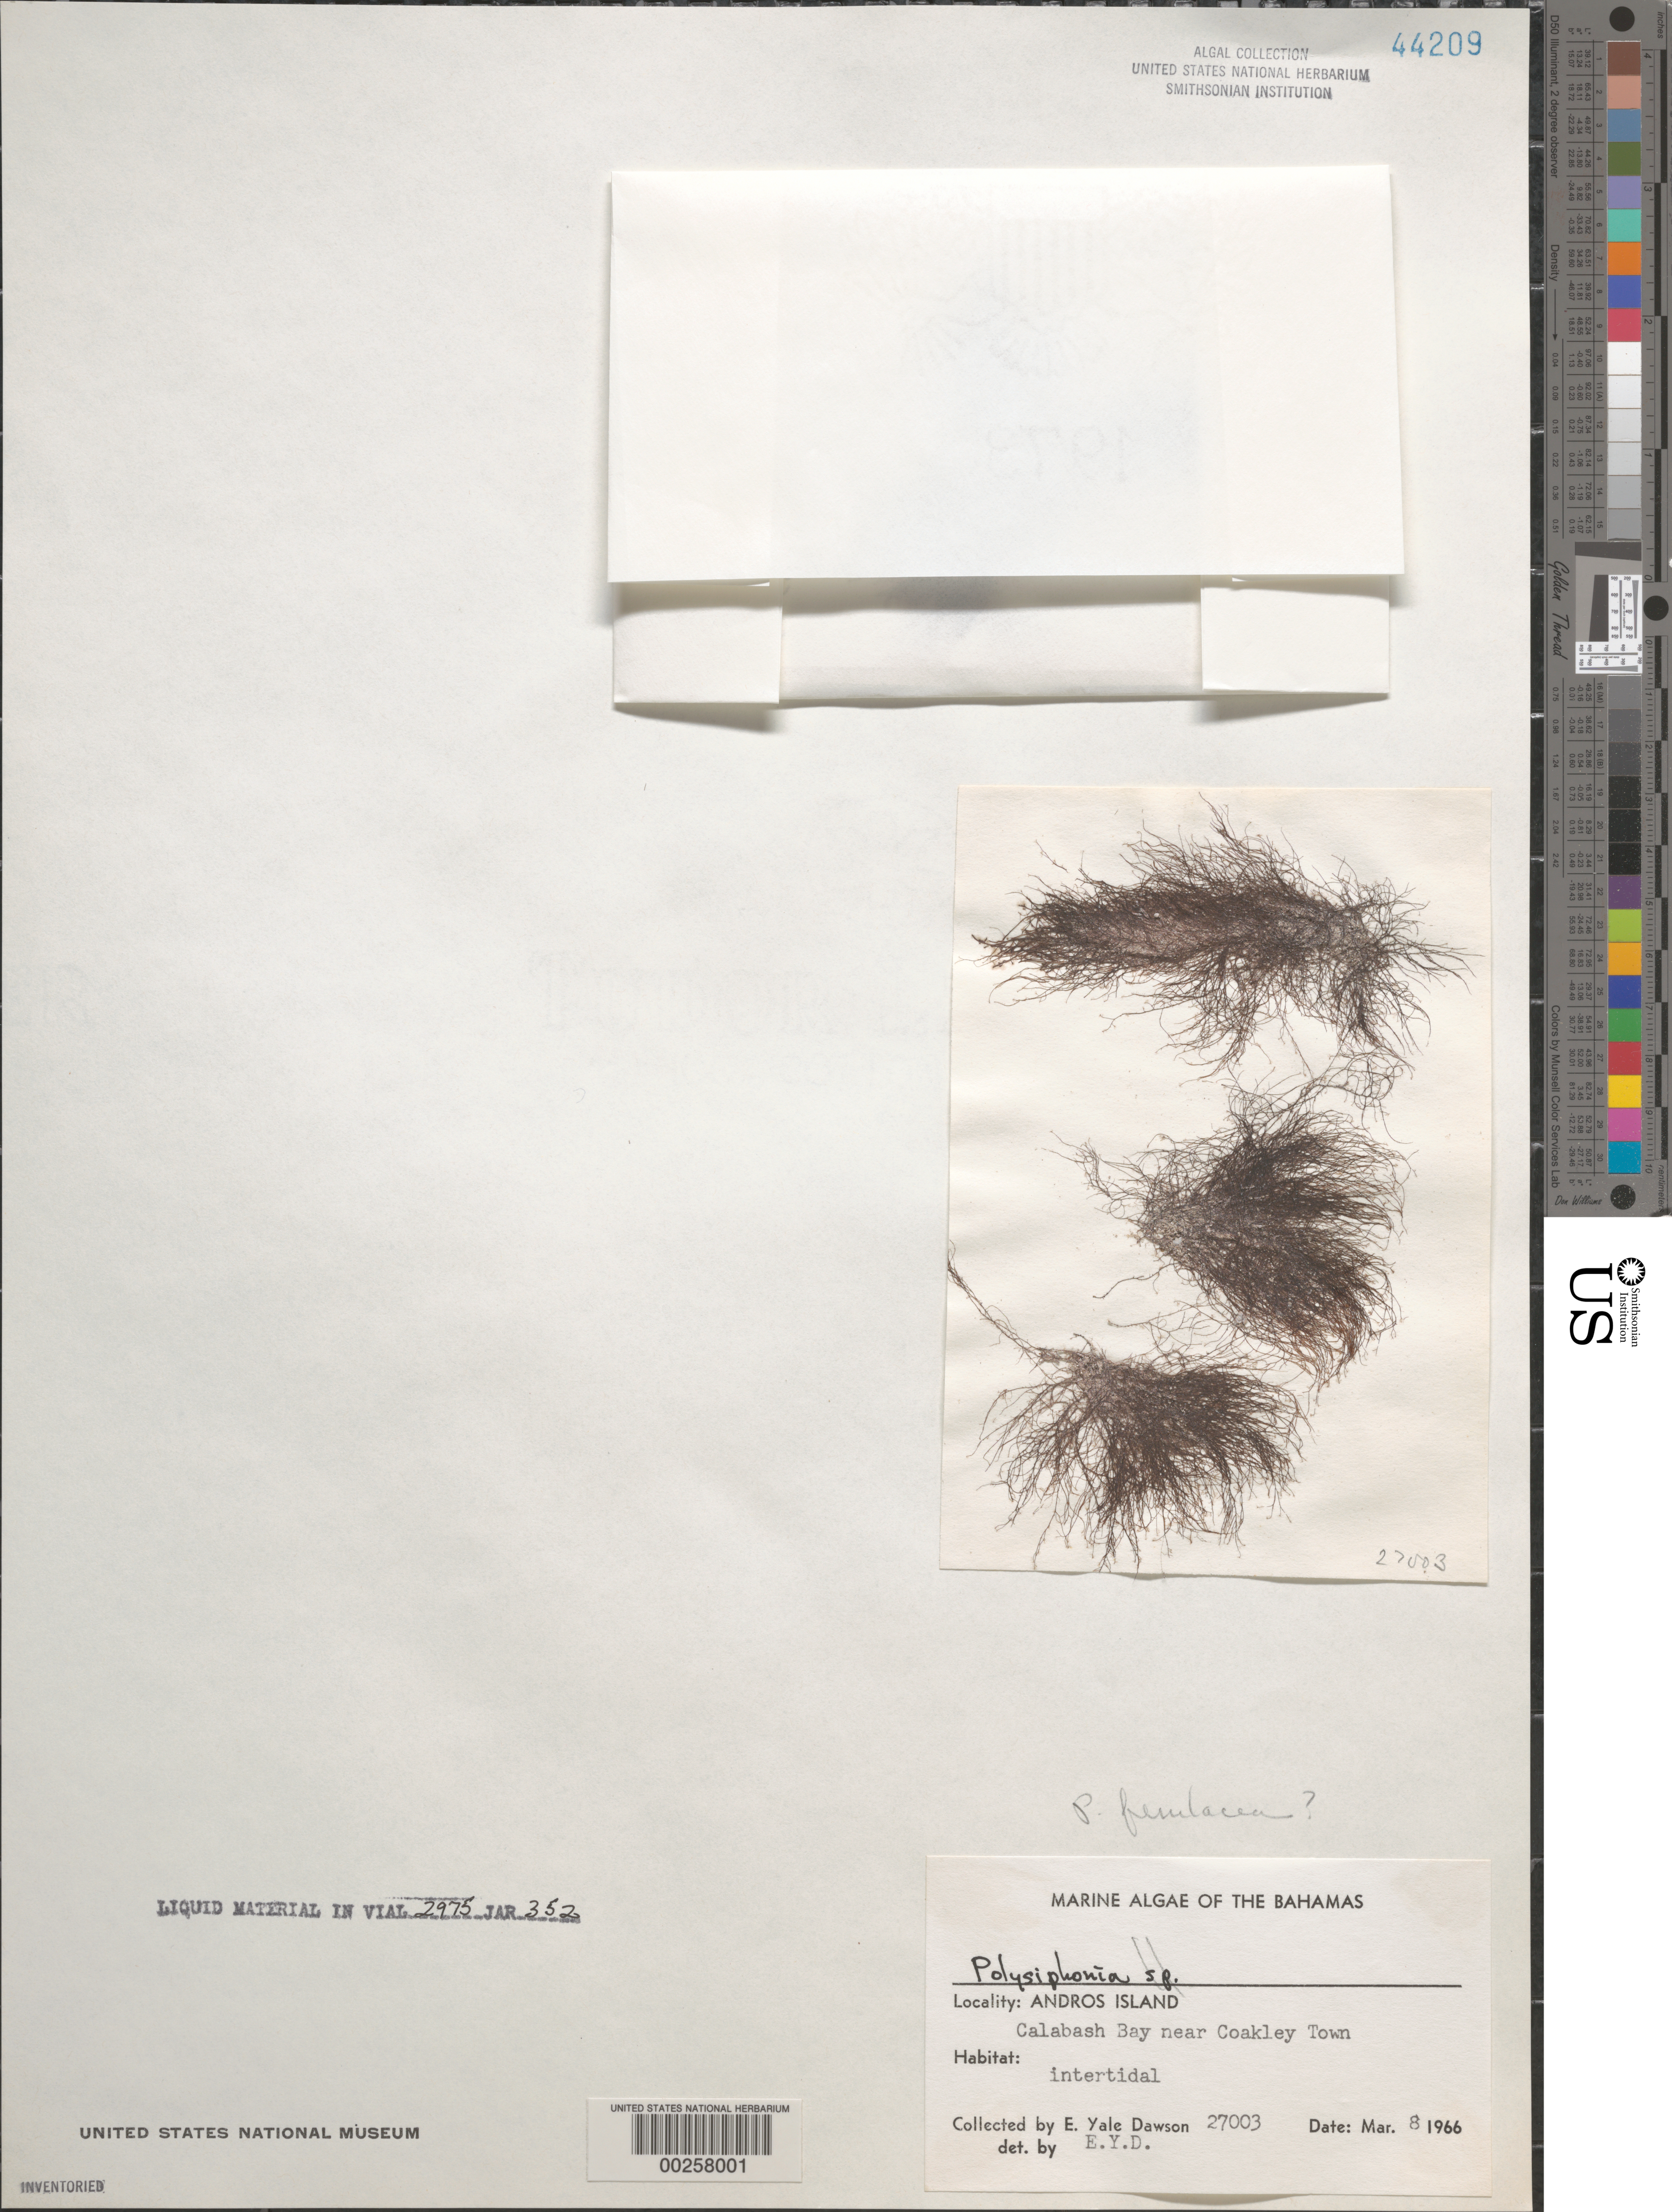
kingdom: Plantae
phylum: Rhodophyta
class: Florideophyceae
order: Ceramiales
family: Rhodomelaceae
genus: Melanothamnus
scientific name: Melanothamnus ferulaceus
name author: (Suhr ex J. Agardh) Diaz-Tapia & Maggs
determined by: Algae name updating Project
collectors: E. Y. Dawson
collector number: EYD 27003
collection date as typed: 08 Mar 1966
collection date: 1966-03-08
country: Bahamas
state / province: Andros Island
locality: Calabash bay, near coakley town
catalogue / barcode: US 44209